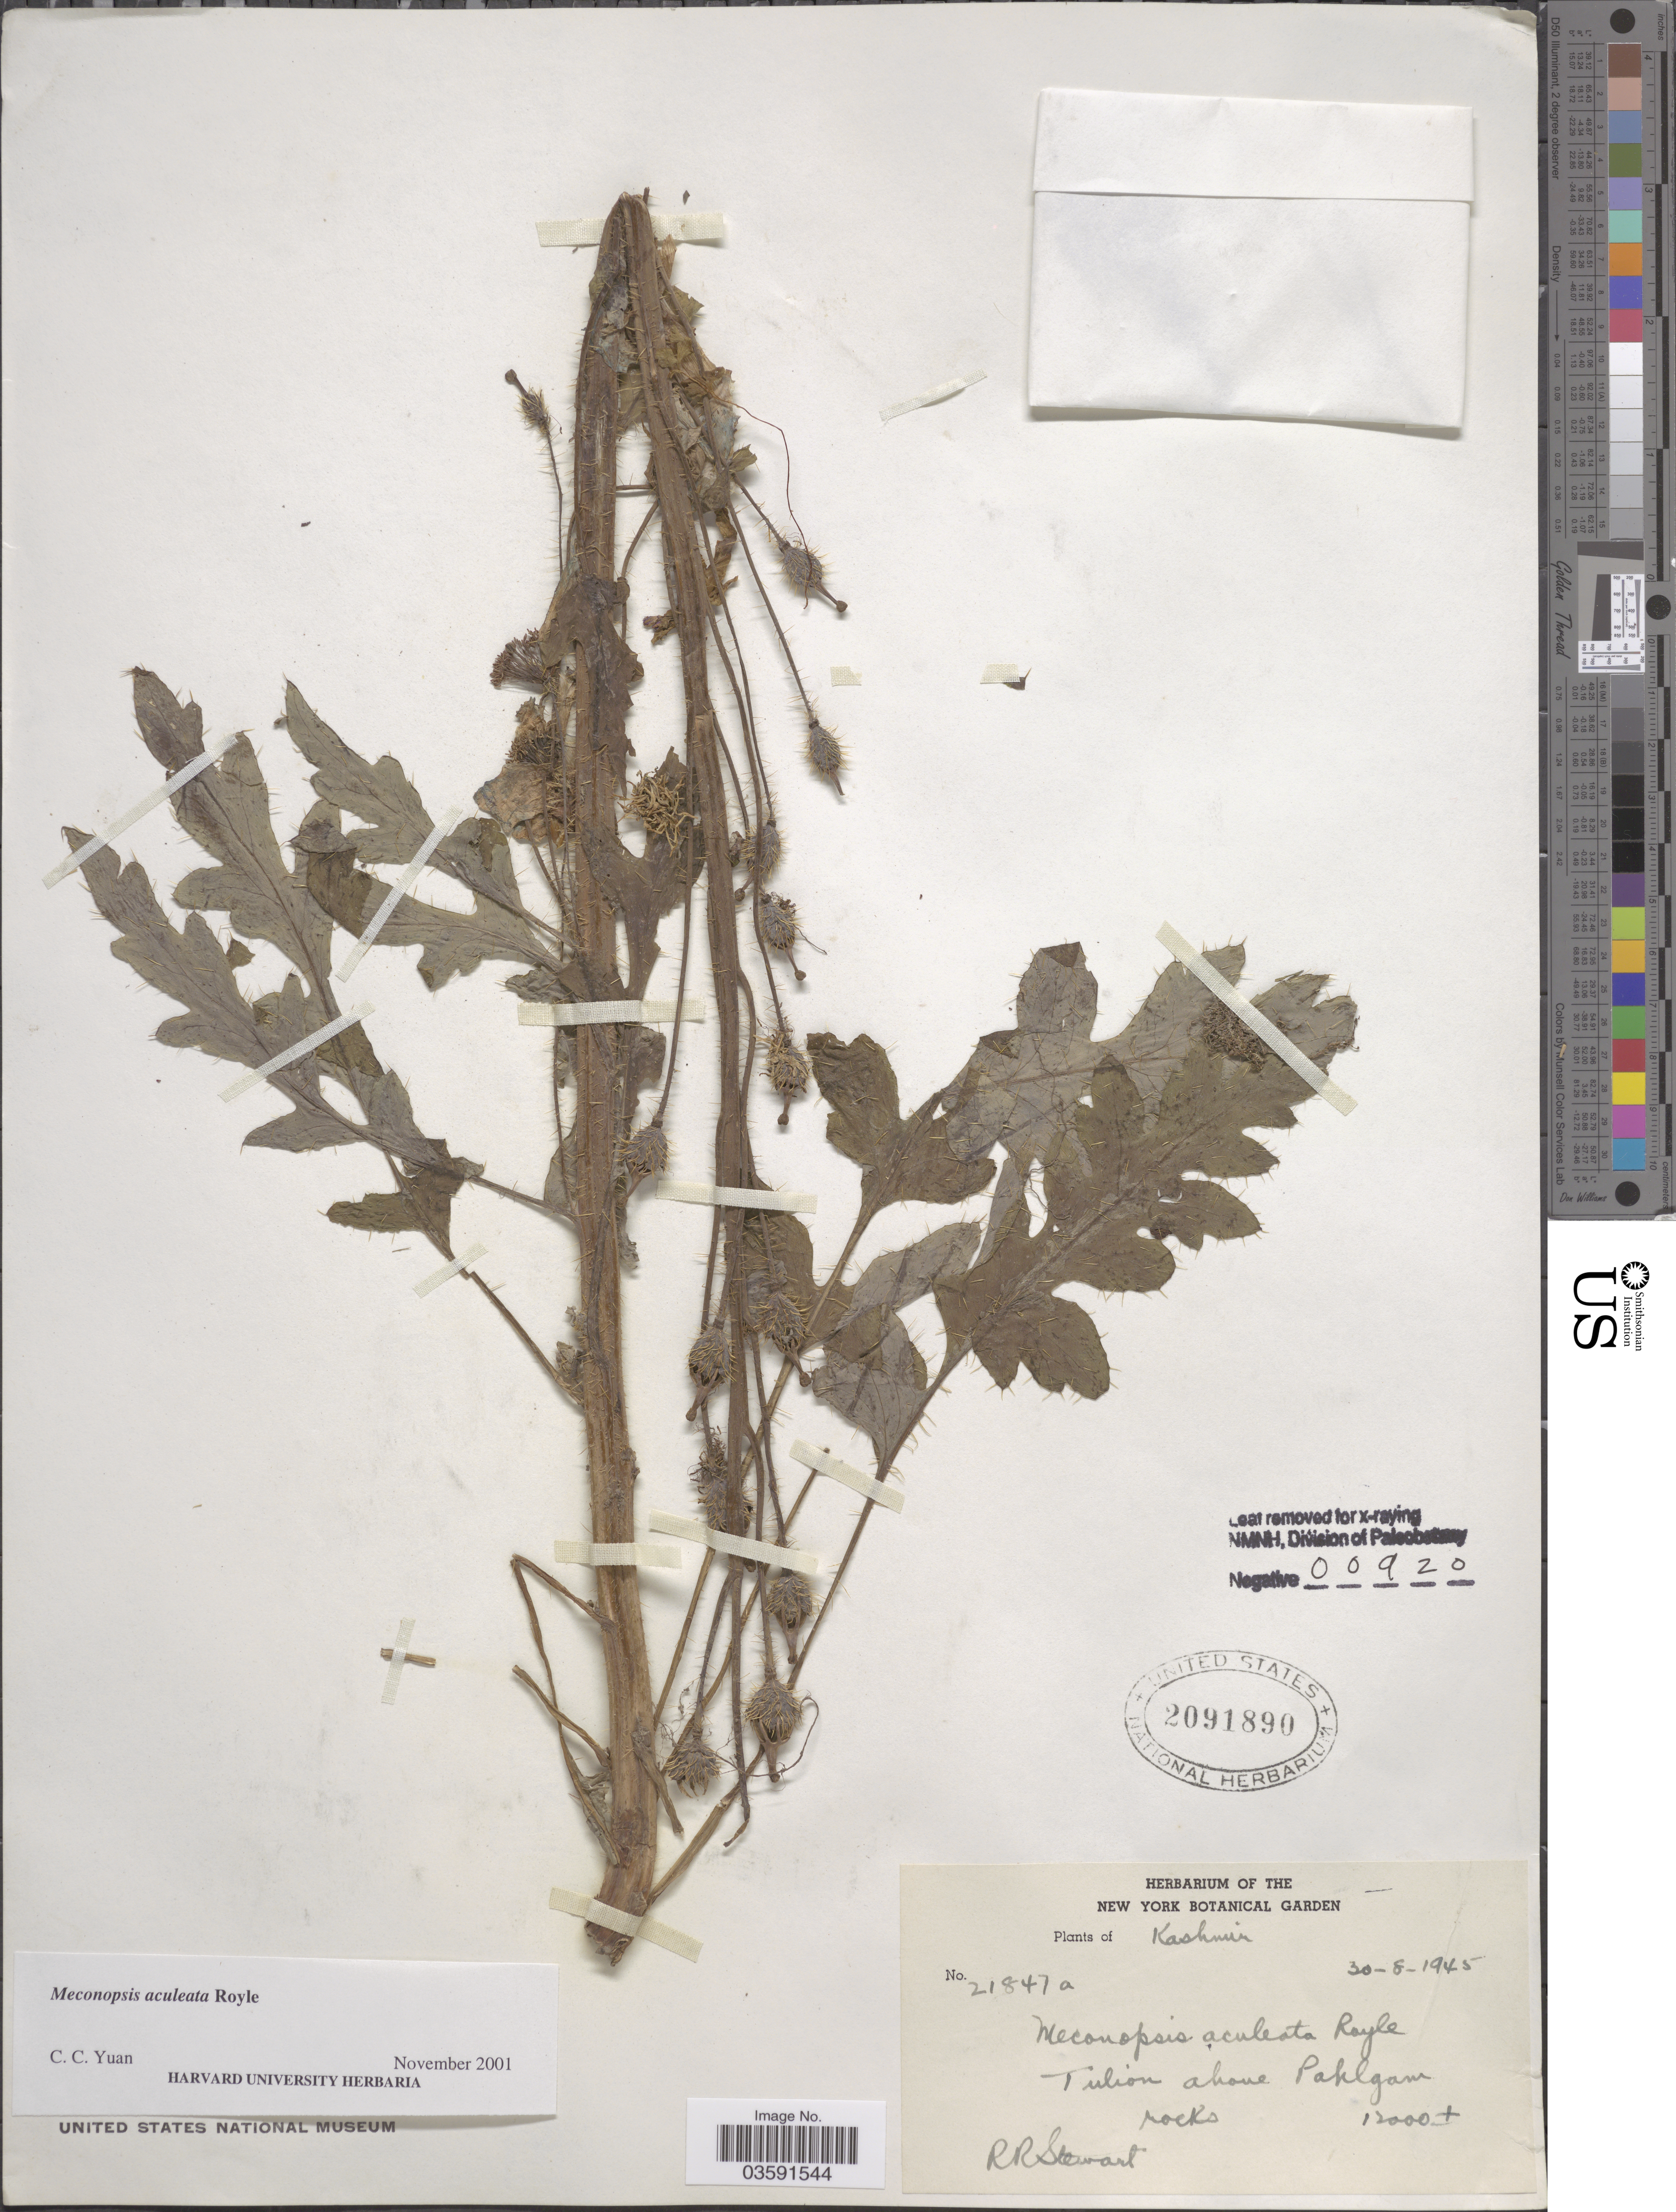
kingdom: Plantae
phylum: Tracheophyta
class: Magnoliopsida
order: Ranunculales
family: Papaveraceae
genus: Meconopsis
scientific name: Meconopsis aculeata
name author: Royle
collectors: R. Stewart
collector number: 21847a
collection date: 1945-08-30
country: India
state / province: Jammu and Kashmir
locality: Kashmir. Tulion above Pahlgam rocks.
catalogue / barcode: US 2091890